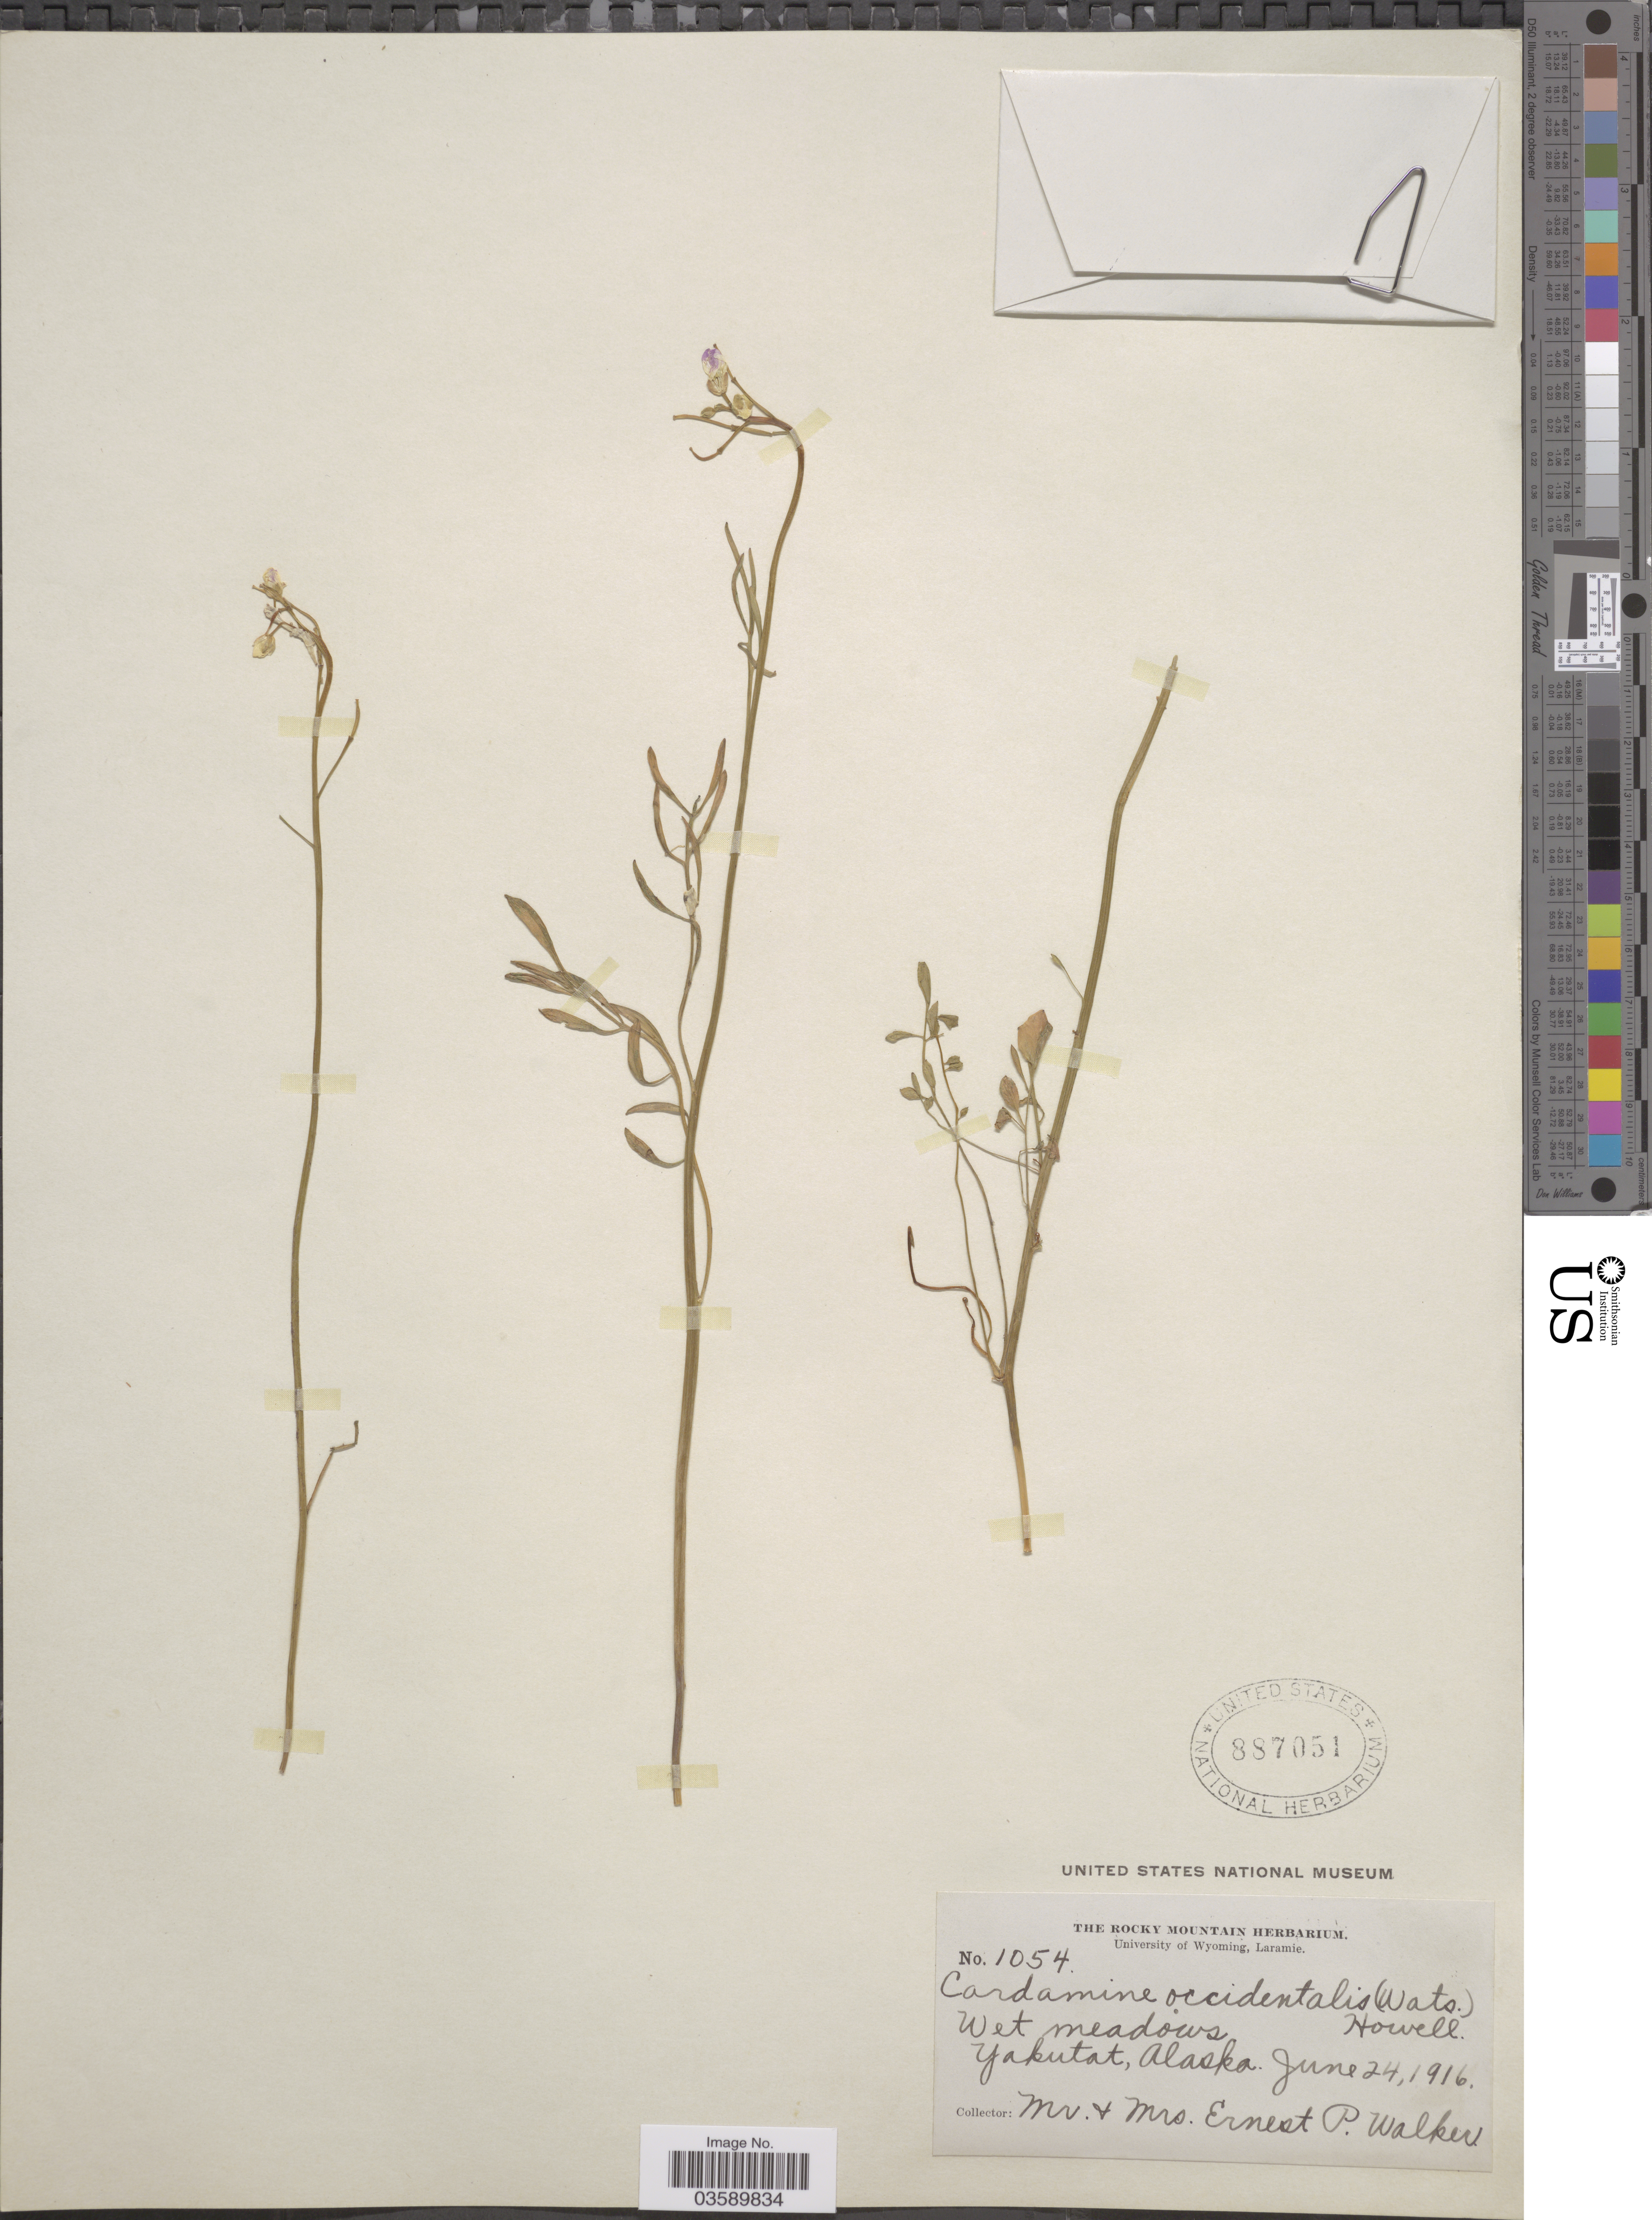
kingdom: Plantae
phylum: Tracheophyta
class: Magnoliopsida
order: Brassicales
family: Brassicaceae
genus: Cardamine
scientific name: Cardamine pratensis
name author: L.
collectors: E. P. Walker & E. Walker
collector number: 1054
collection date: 1916-06-24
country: United States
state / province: Alaska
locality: Yakutat.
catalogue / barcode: US 887051